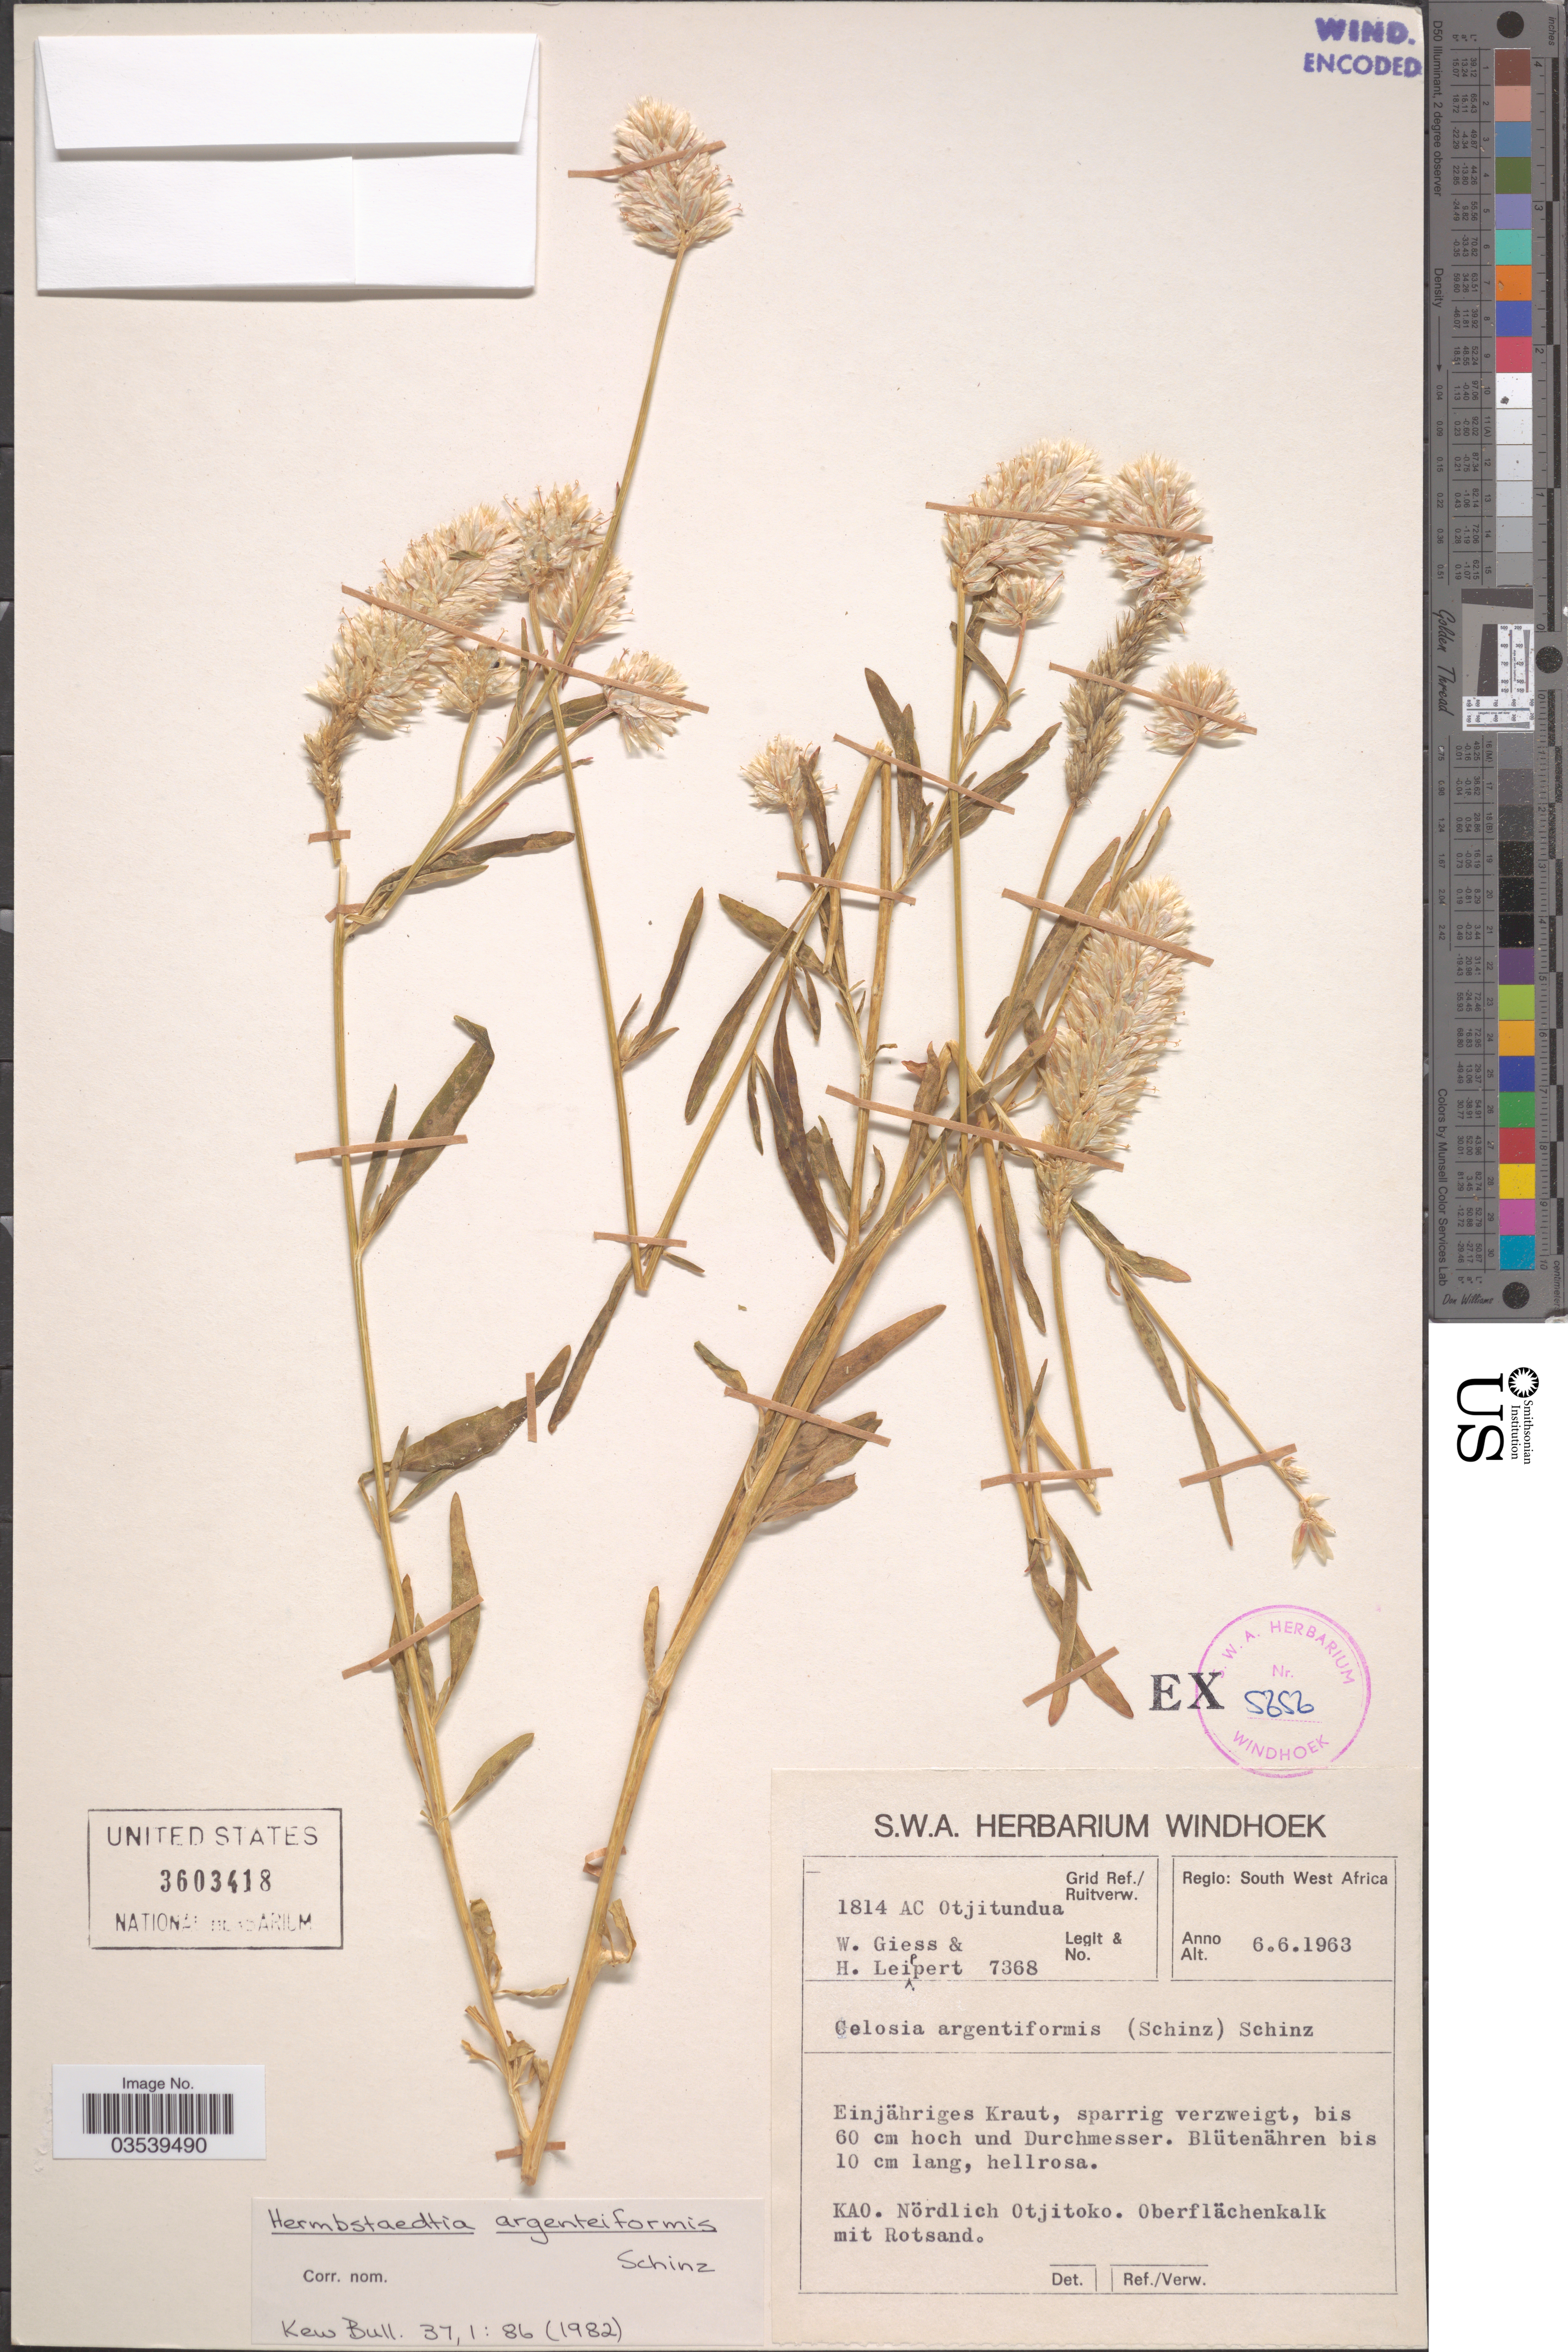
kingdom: Plantae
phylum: Tracheophyta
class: Magnoliopsida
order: Caryophyllales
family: Amaranthaceae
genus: Hermbstaedtia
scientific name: Hermbstaedtia argenteiformis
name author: Schinz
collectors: W. Giess & H. Leippert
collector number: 7368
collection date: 1963-06-06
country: Namibia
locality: Regio; South West Africa. Kao. Nördlich Otjitoko.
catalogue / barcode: US 3603418